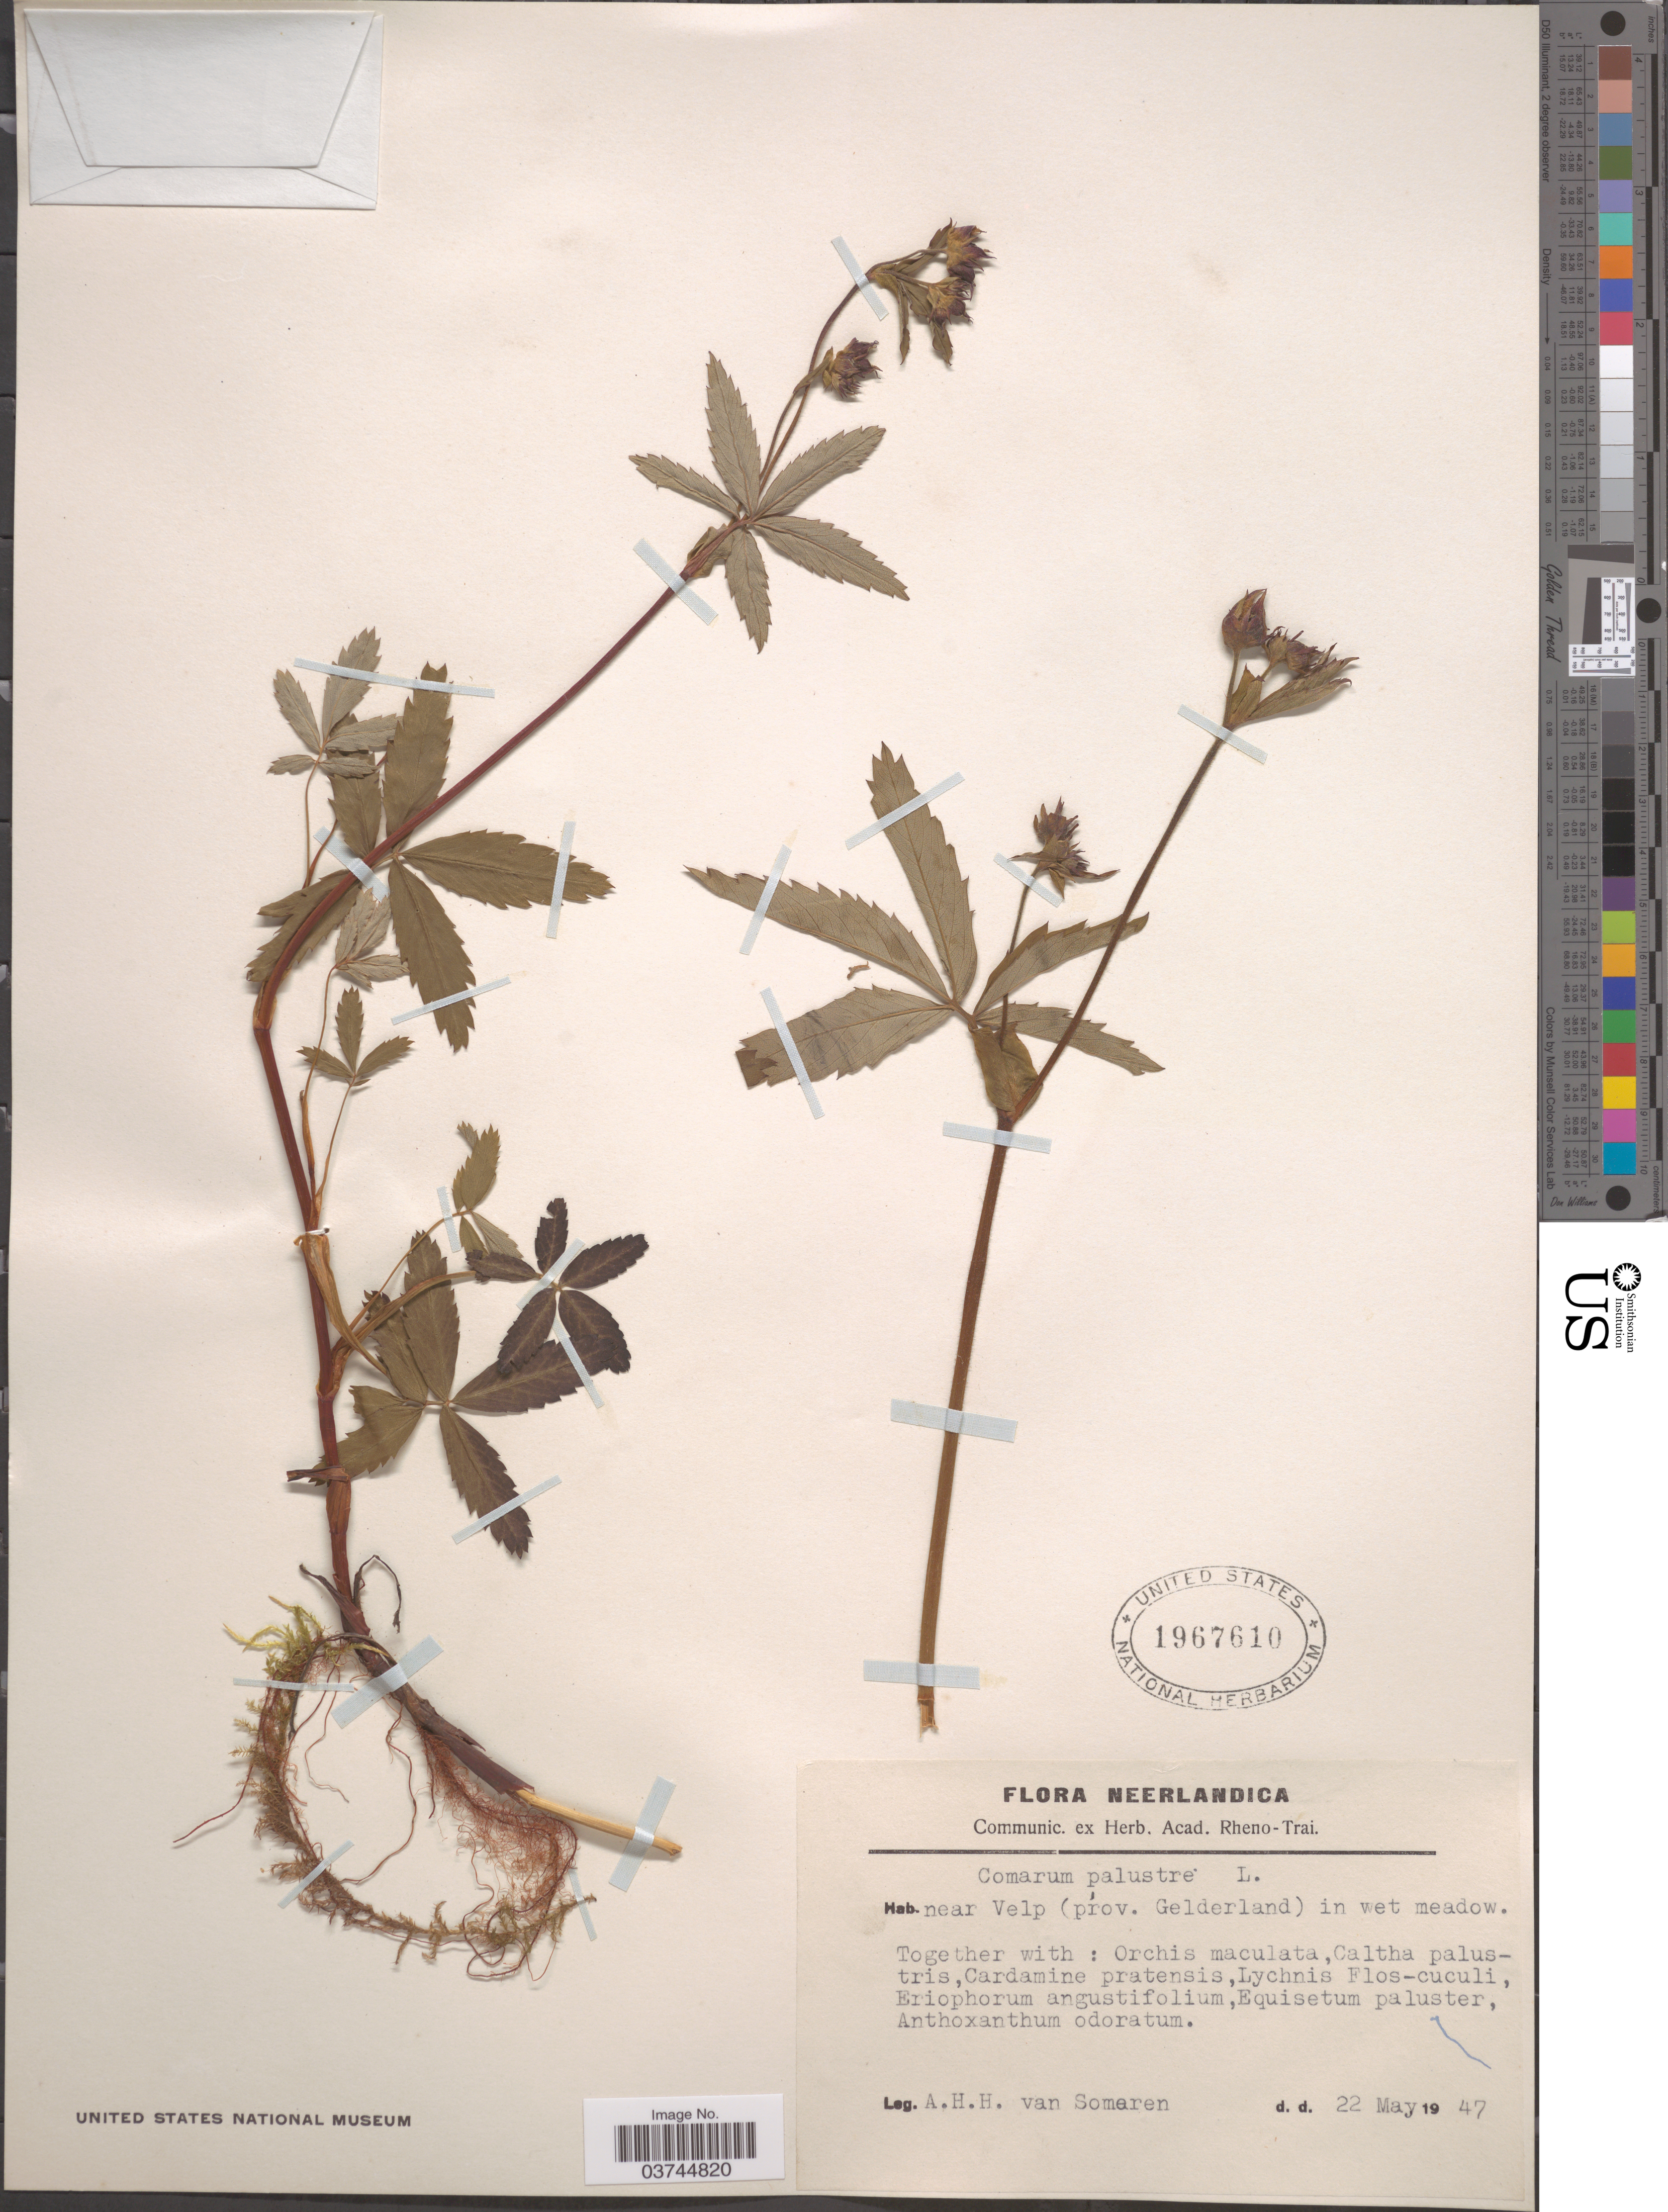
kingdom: Plantae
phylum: Tracheophyta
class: Magnoliopsida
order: Rosales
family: Rosaceae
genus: Comarum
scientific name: Comarum palustre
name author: L.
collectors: A. Someren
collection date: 1947-05-22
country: Netherlands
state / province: Gelderland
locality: Neerlandica. Near Velp.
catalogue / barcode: US 1967610